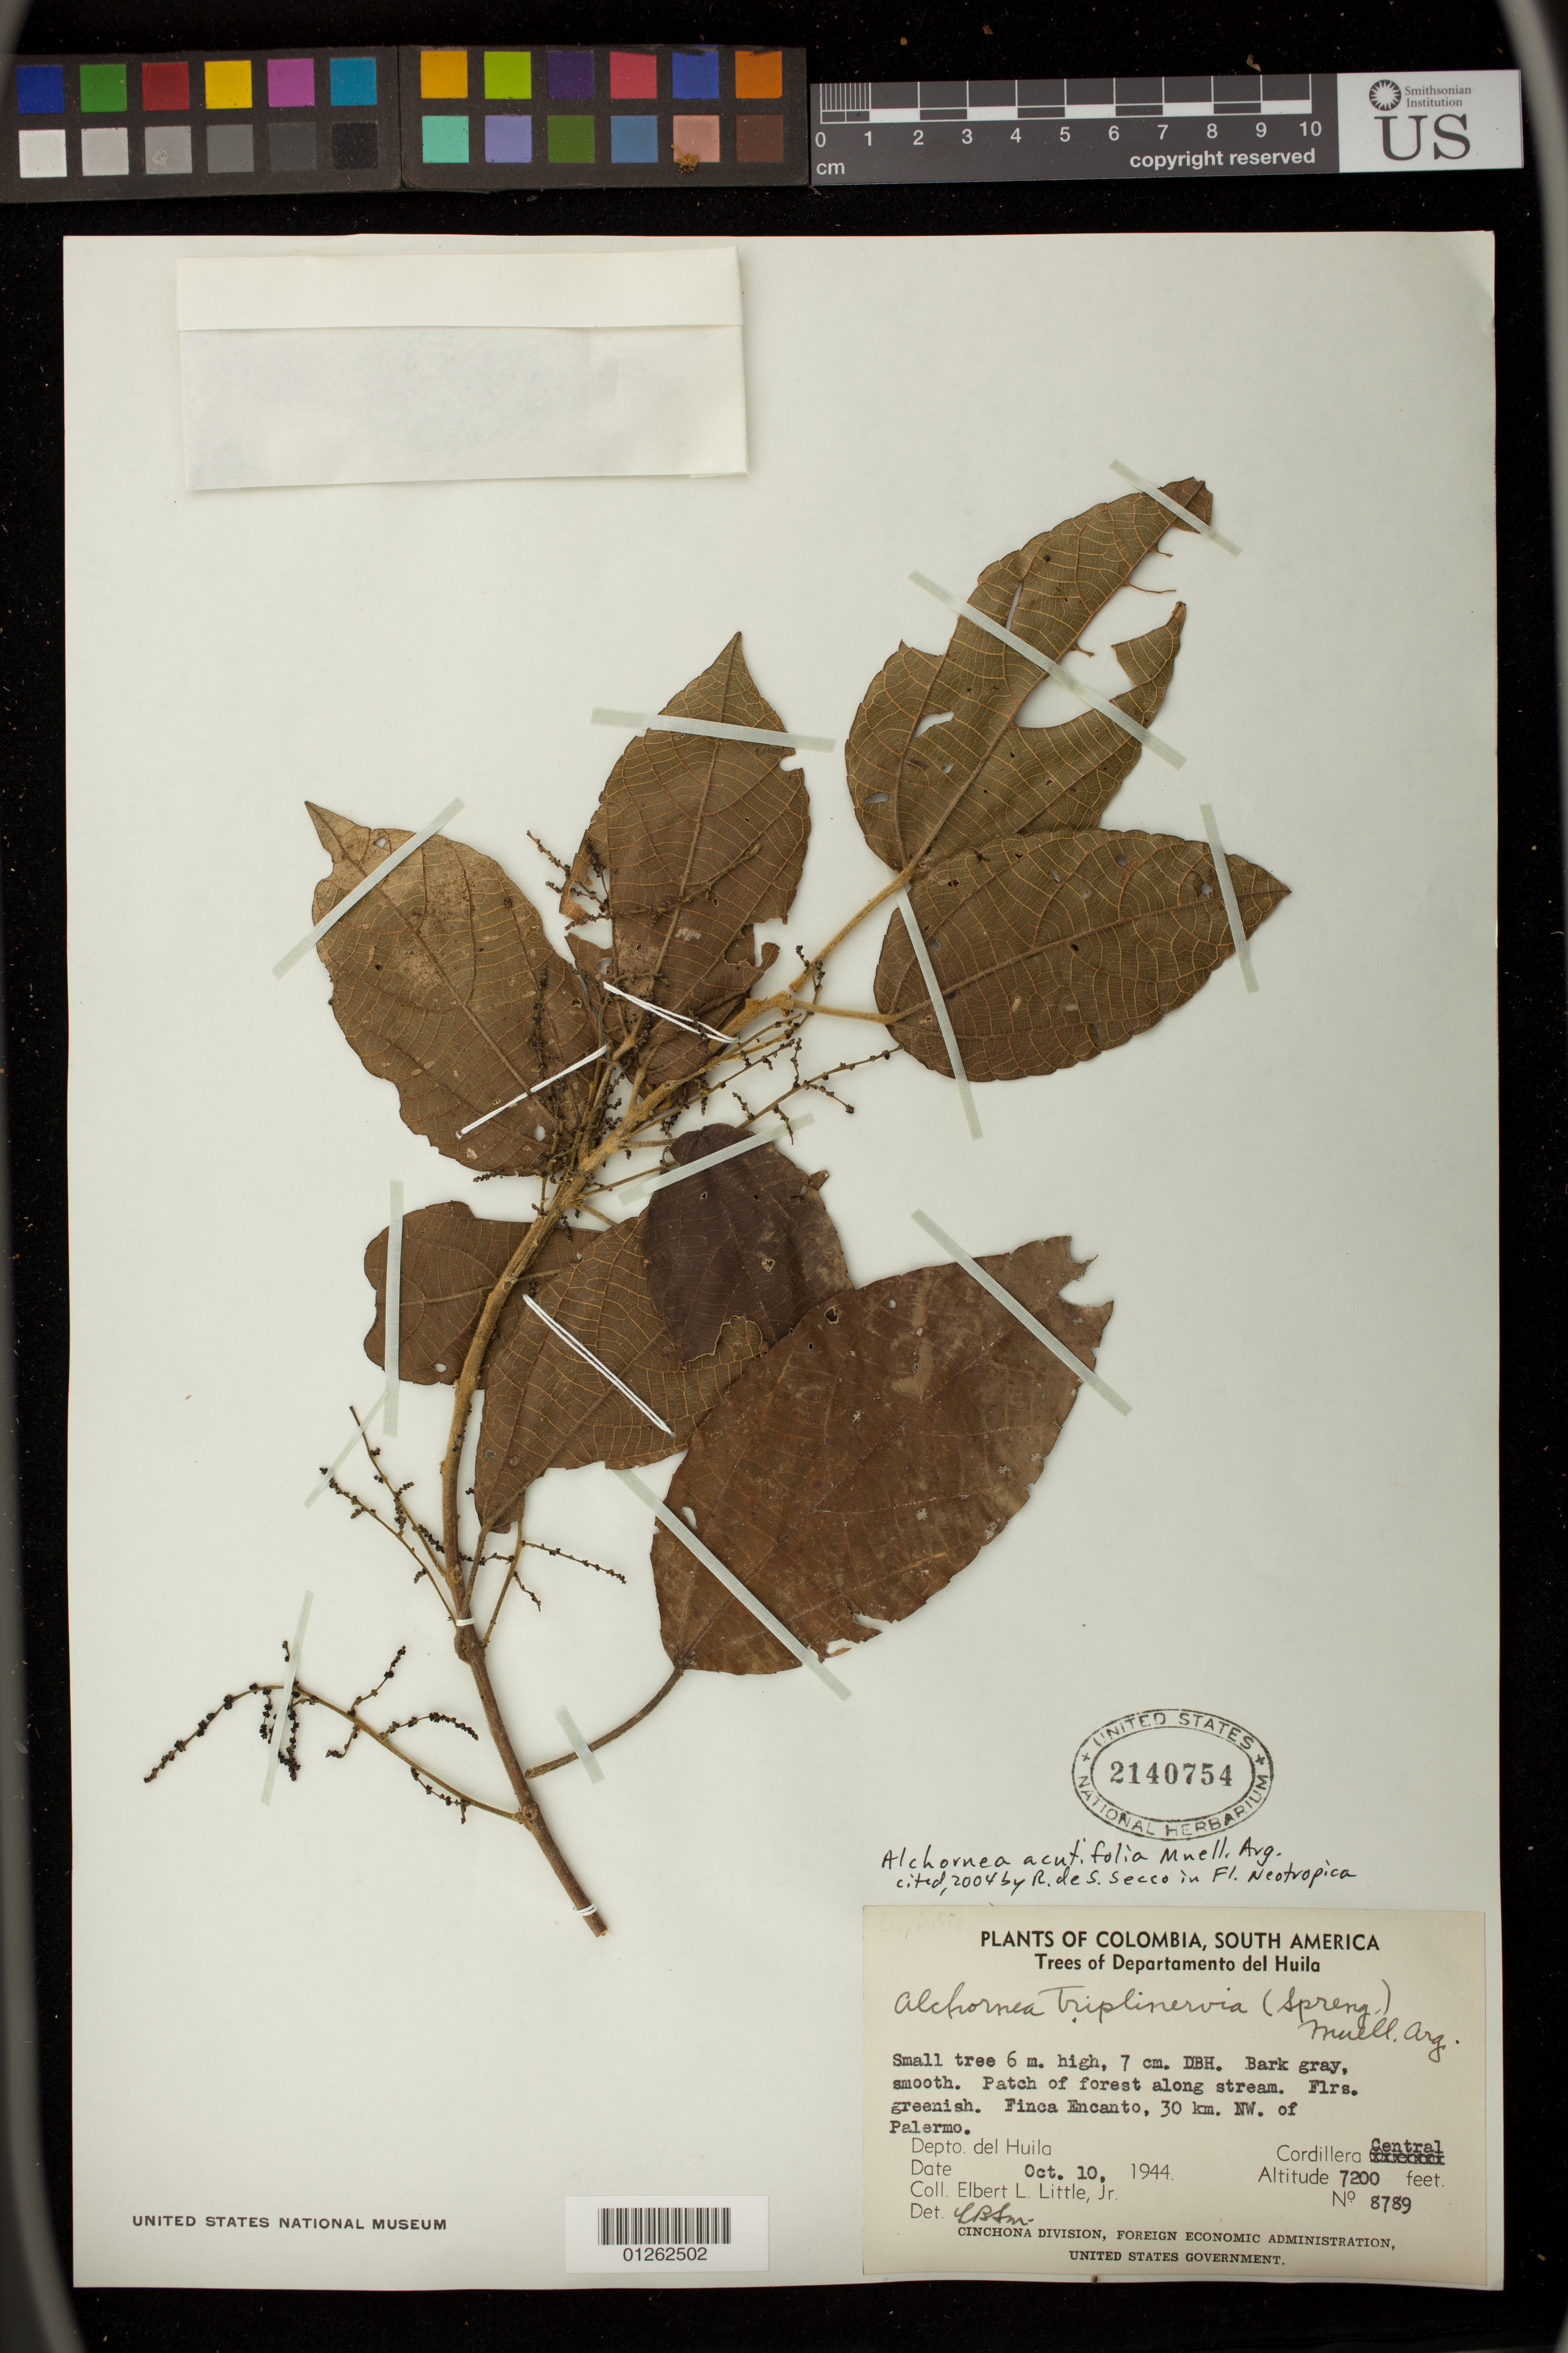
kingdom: Plantae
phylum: Tracheophyta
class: Magnoliopsida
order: Malpighiales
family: Euphorbiaceae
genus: Alchornea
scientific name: Alchornea acutifolia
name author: Müll. Arg.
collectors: E. L. Little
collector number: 8789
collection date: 1944-10-10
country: Colombia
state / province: Huila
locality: Cordillera Central, Finca Encant, 30 km. NW. of Palermo.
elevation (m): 2195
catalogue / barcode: US 2140754